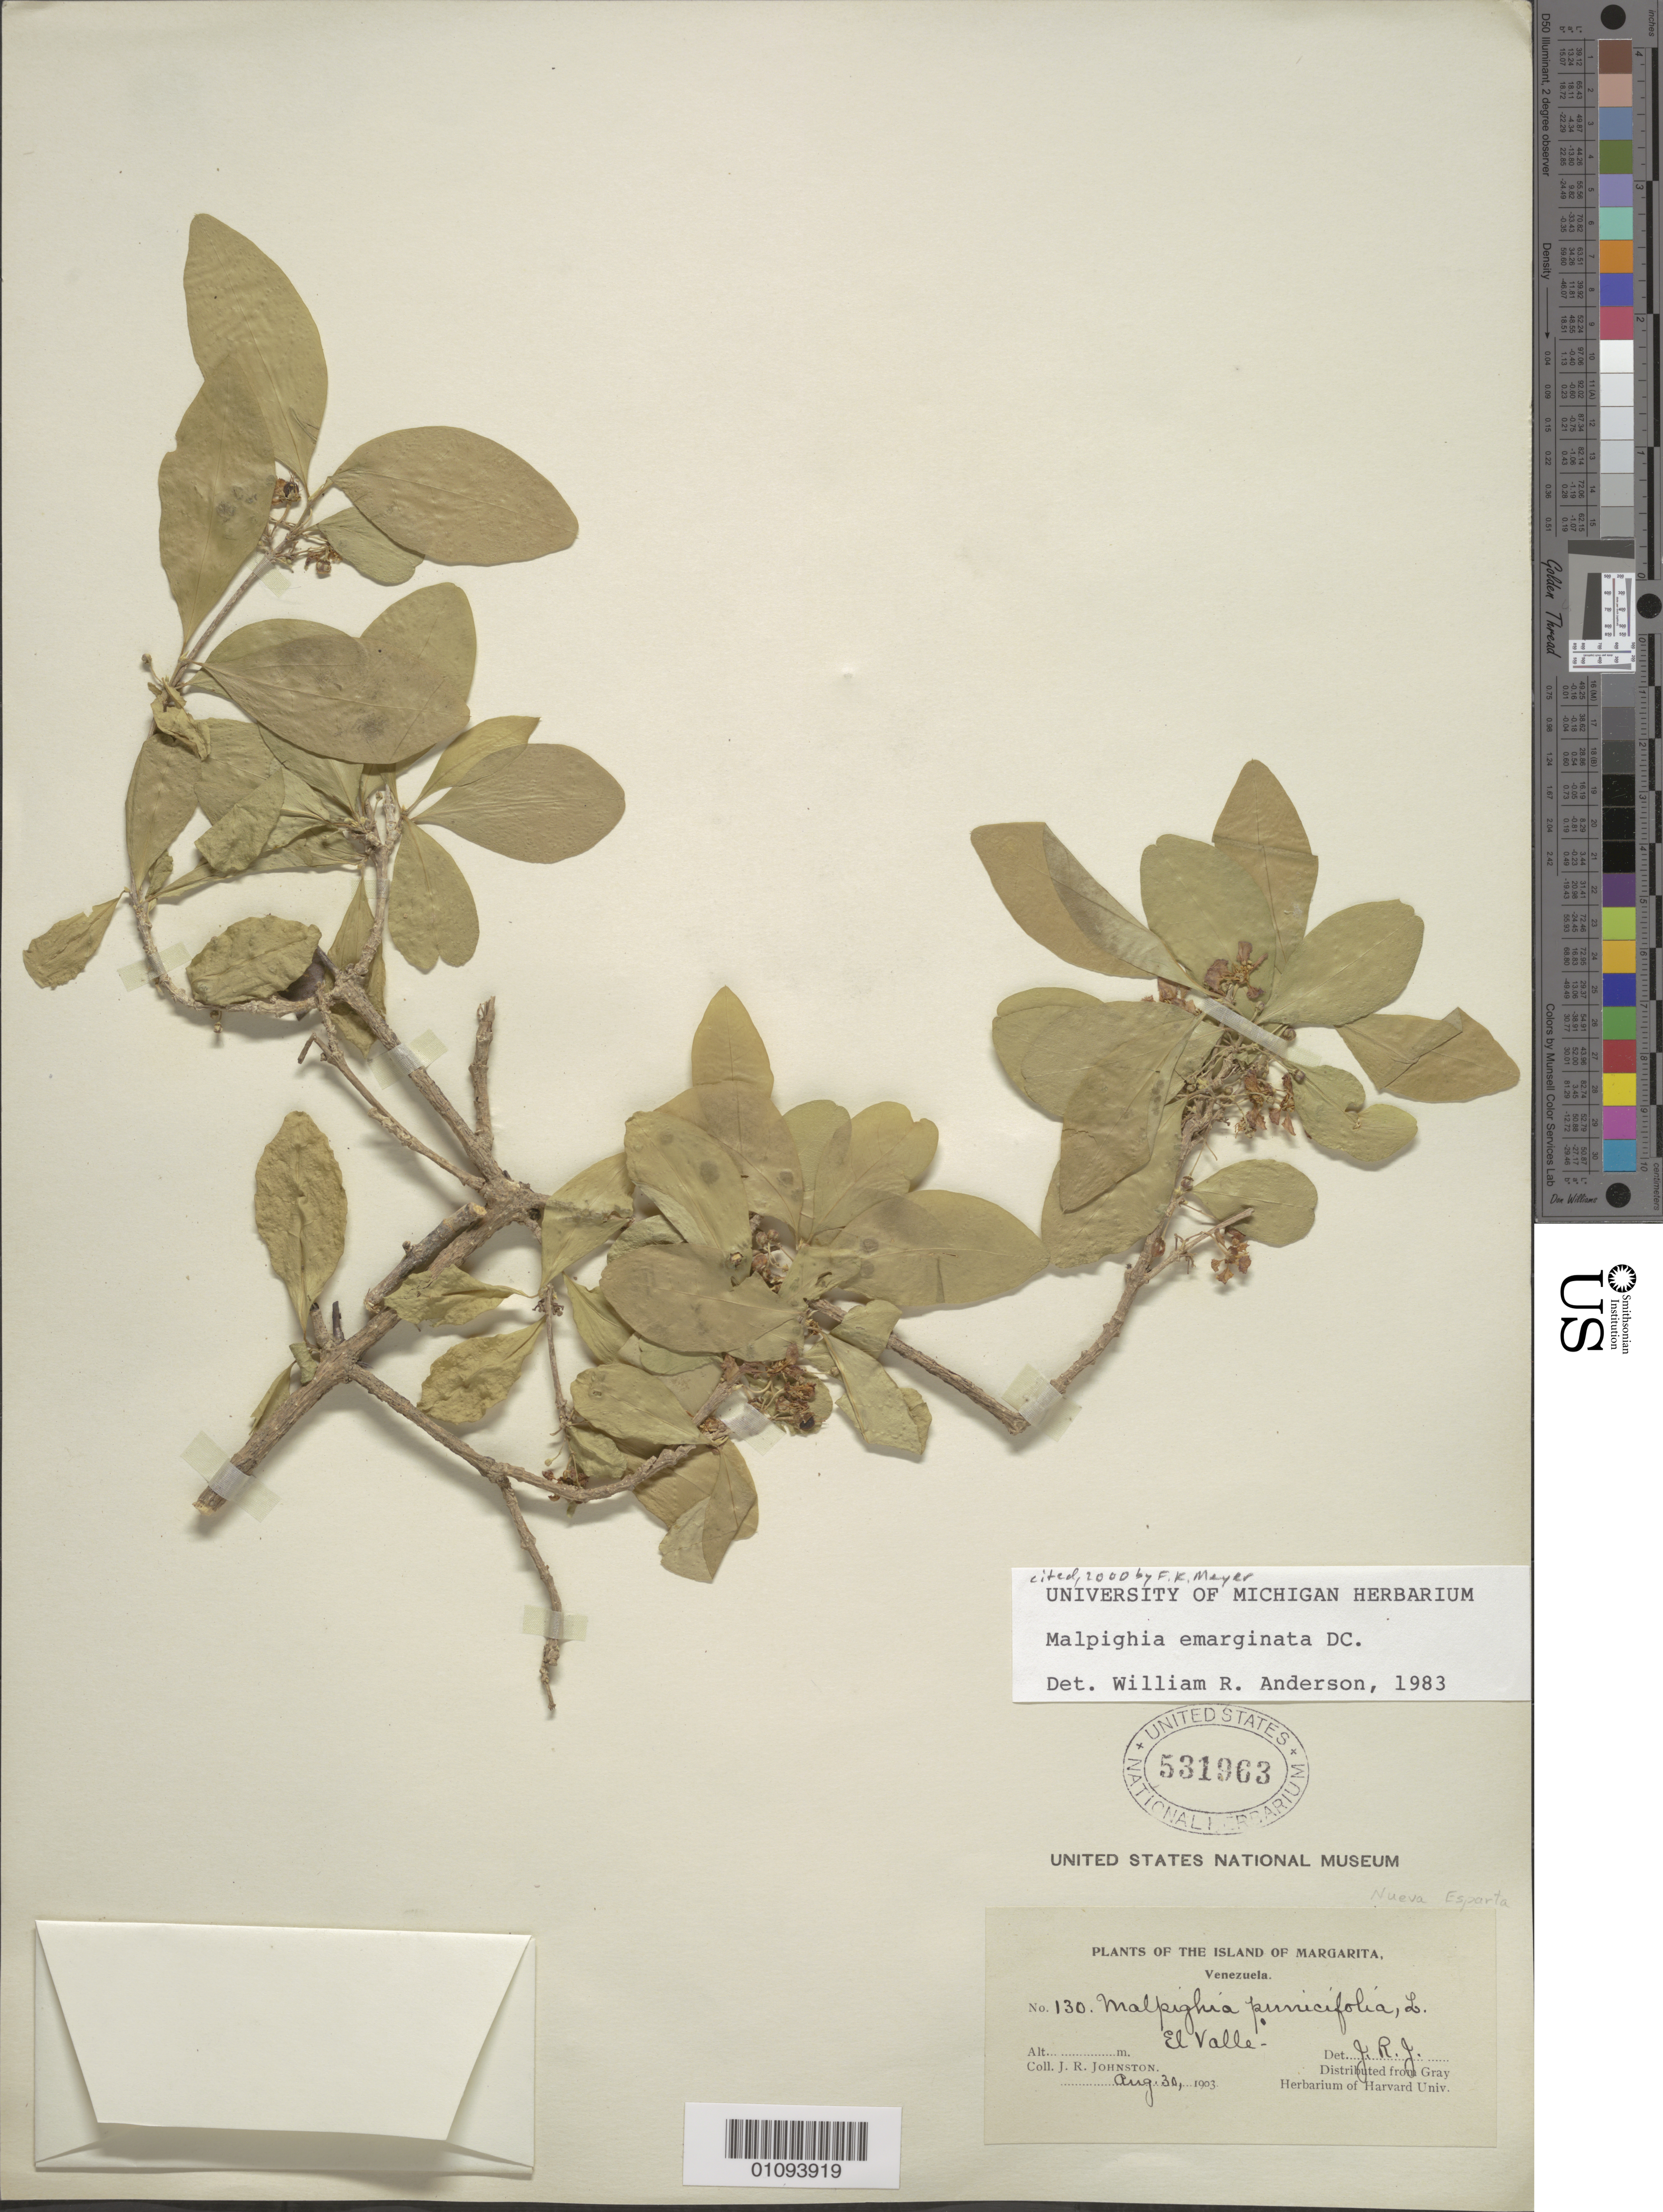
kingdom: Plantae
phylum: Tracheophyta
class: Magnoliopsida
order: Malpighiales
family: Malpighiaceae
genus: Malpighia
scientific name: Malpighia emarginata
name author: DC.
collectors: J. Johnston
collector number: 130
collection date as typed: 30 Aug 1903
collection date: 1903-08-30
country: Venezuela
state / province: Nueva Esparta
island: Margarita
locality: El Valle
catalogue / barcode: US 531963